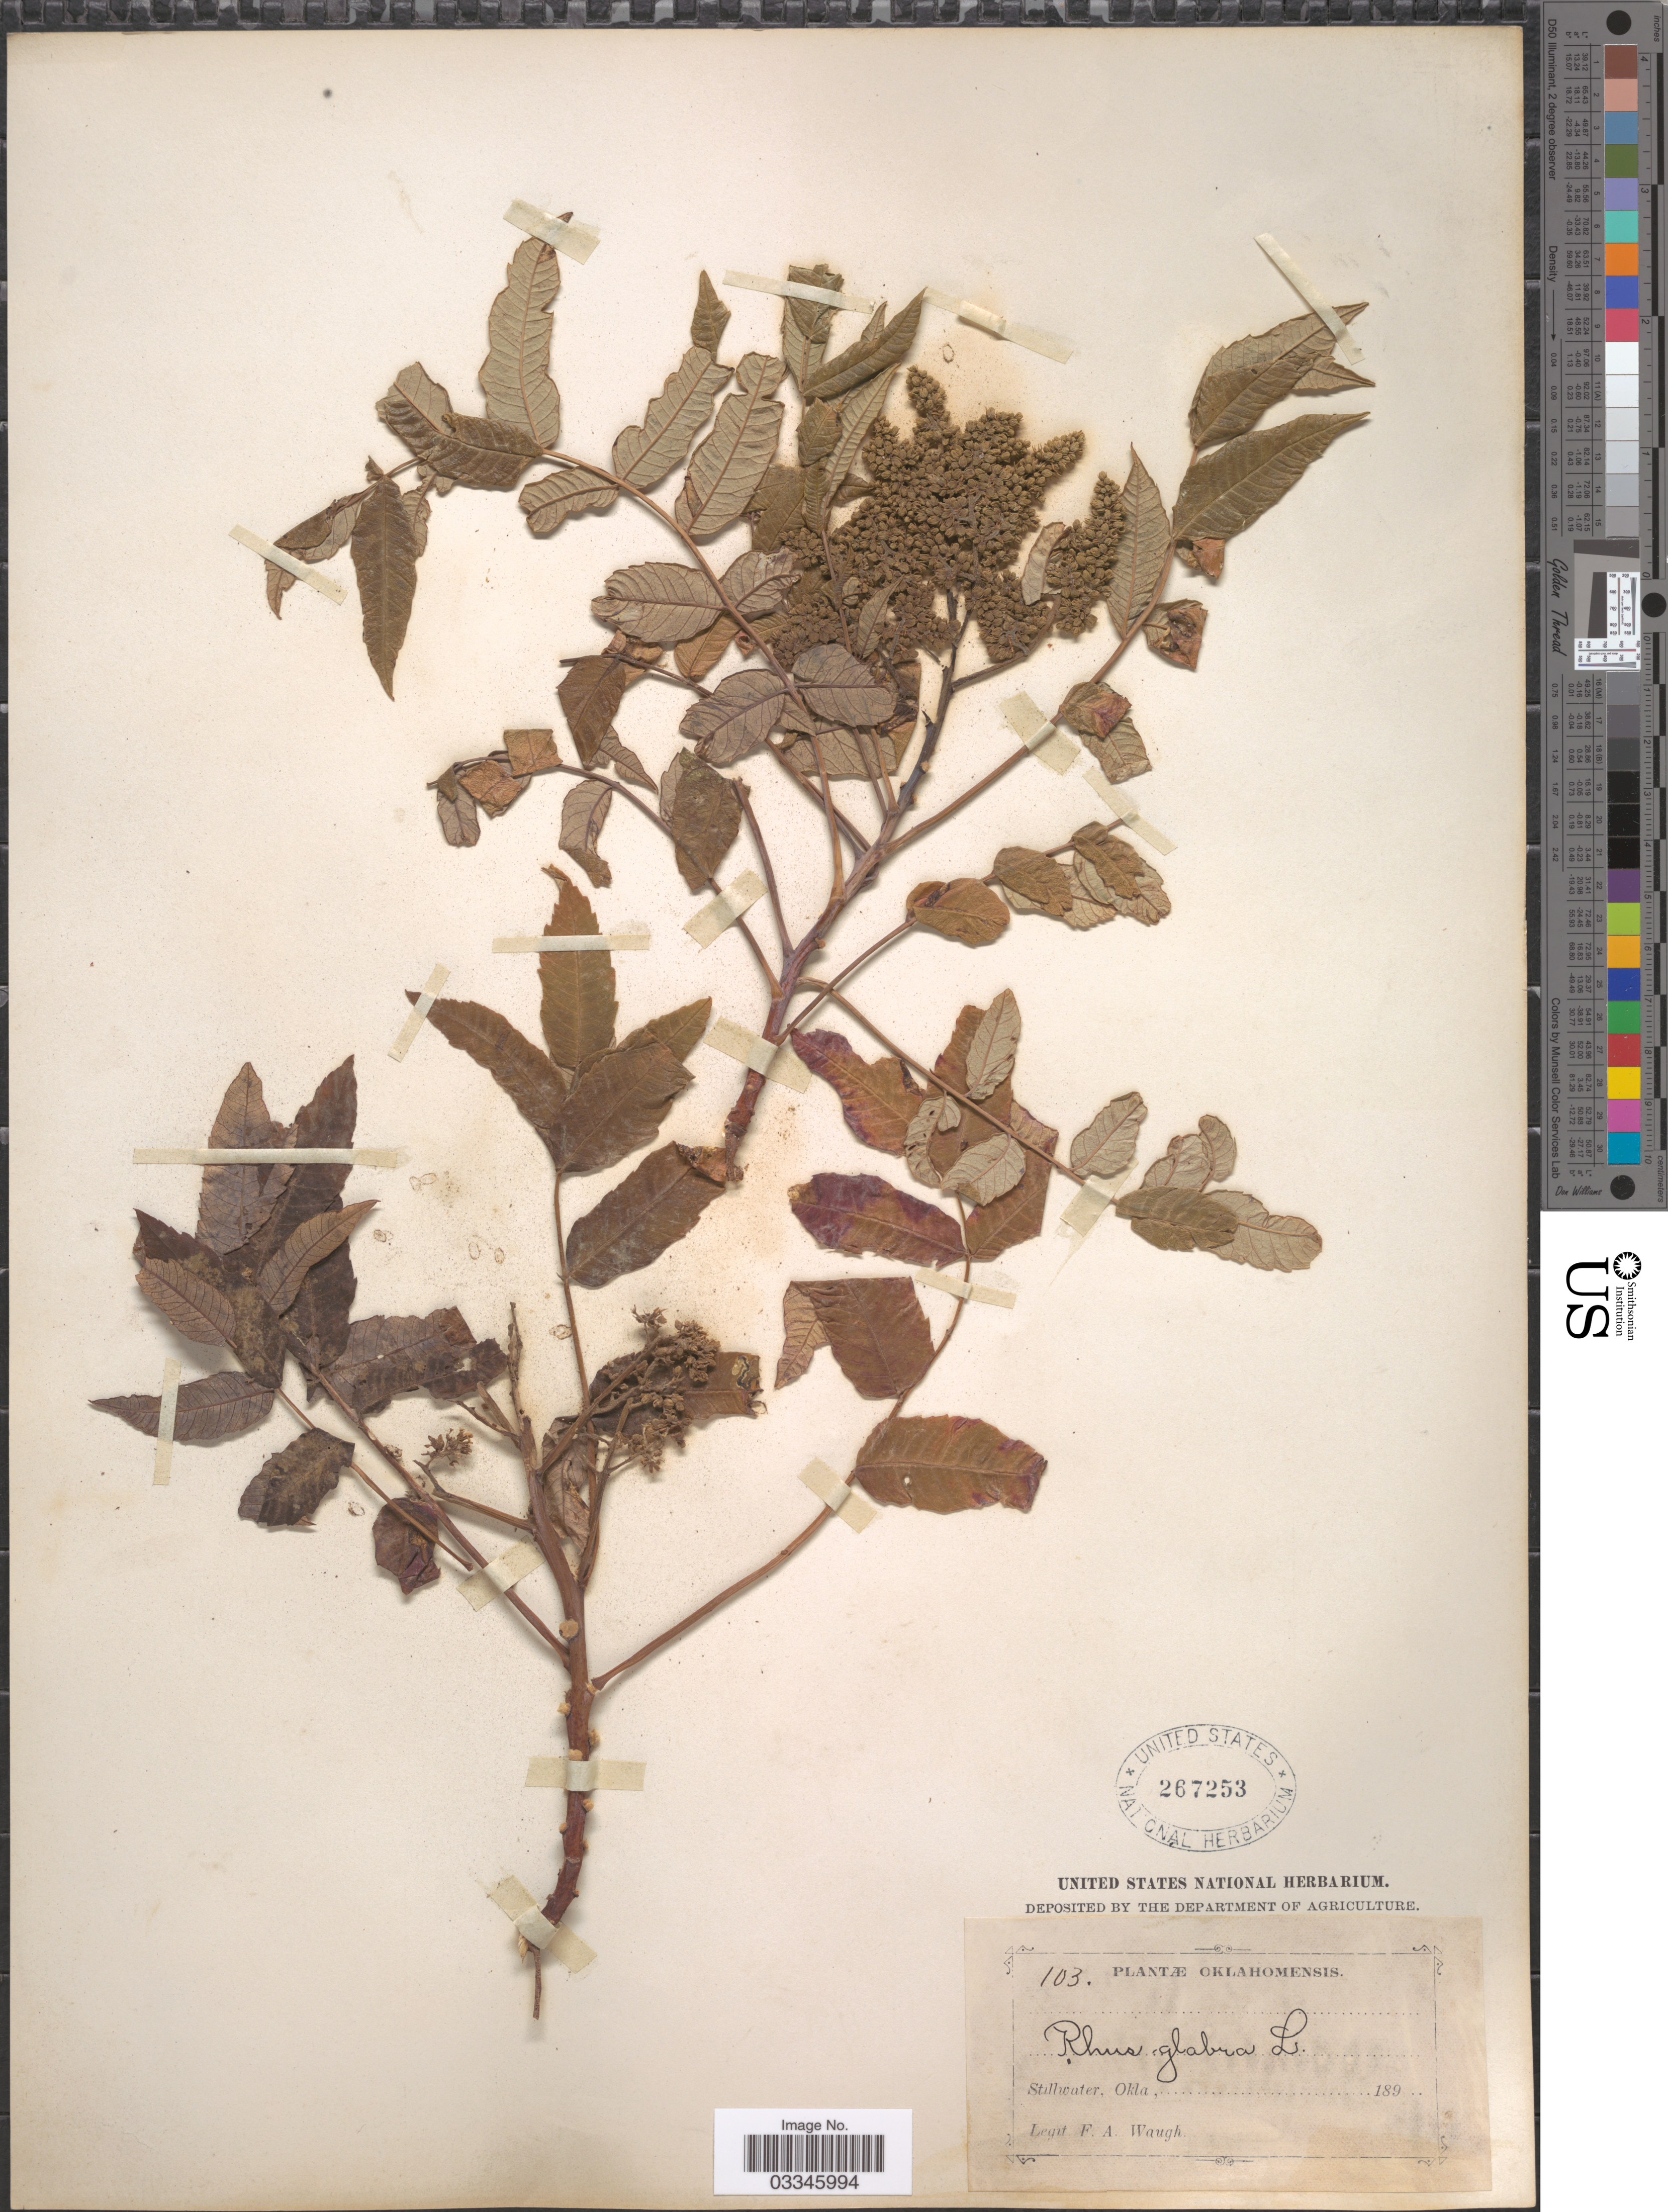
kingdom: Plantae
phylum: Tracheophyta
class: Magnoliopsida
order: Sapindales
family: Anacardiaceae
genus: Rhus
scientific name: Rhus glabra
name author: L.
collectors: F. Waugh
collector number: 103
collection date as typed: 189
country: United States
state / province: Oklahoma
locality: Stillwater.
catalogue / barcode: US 267253